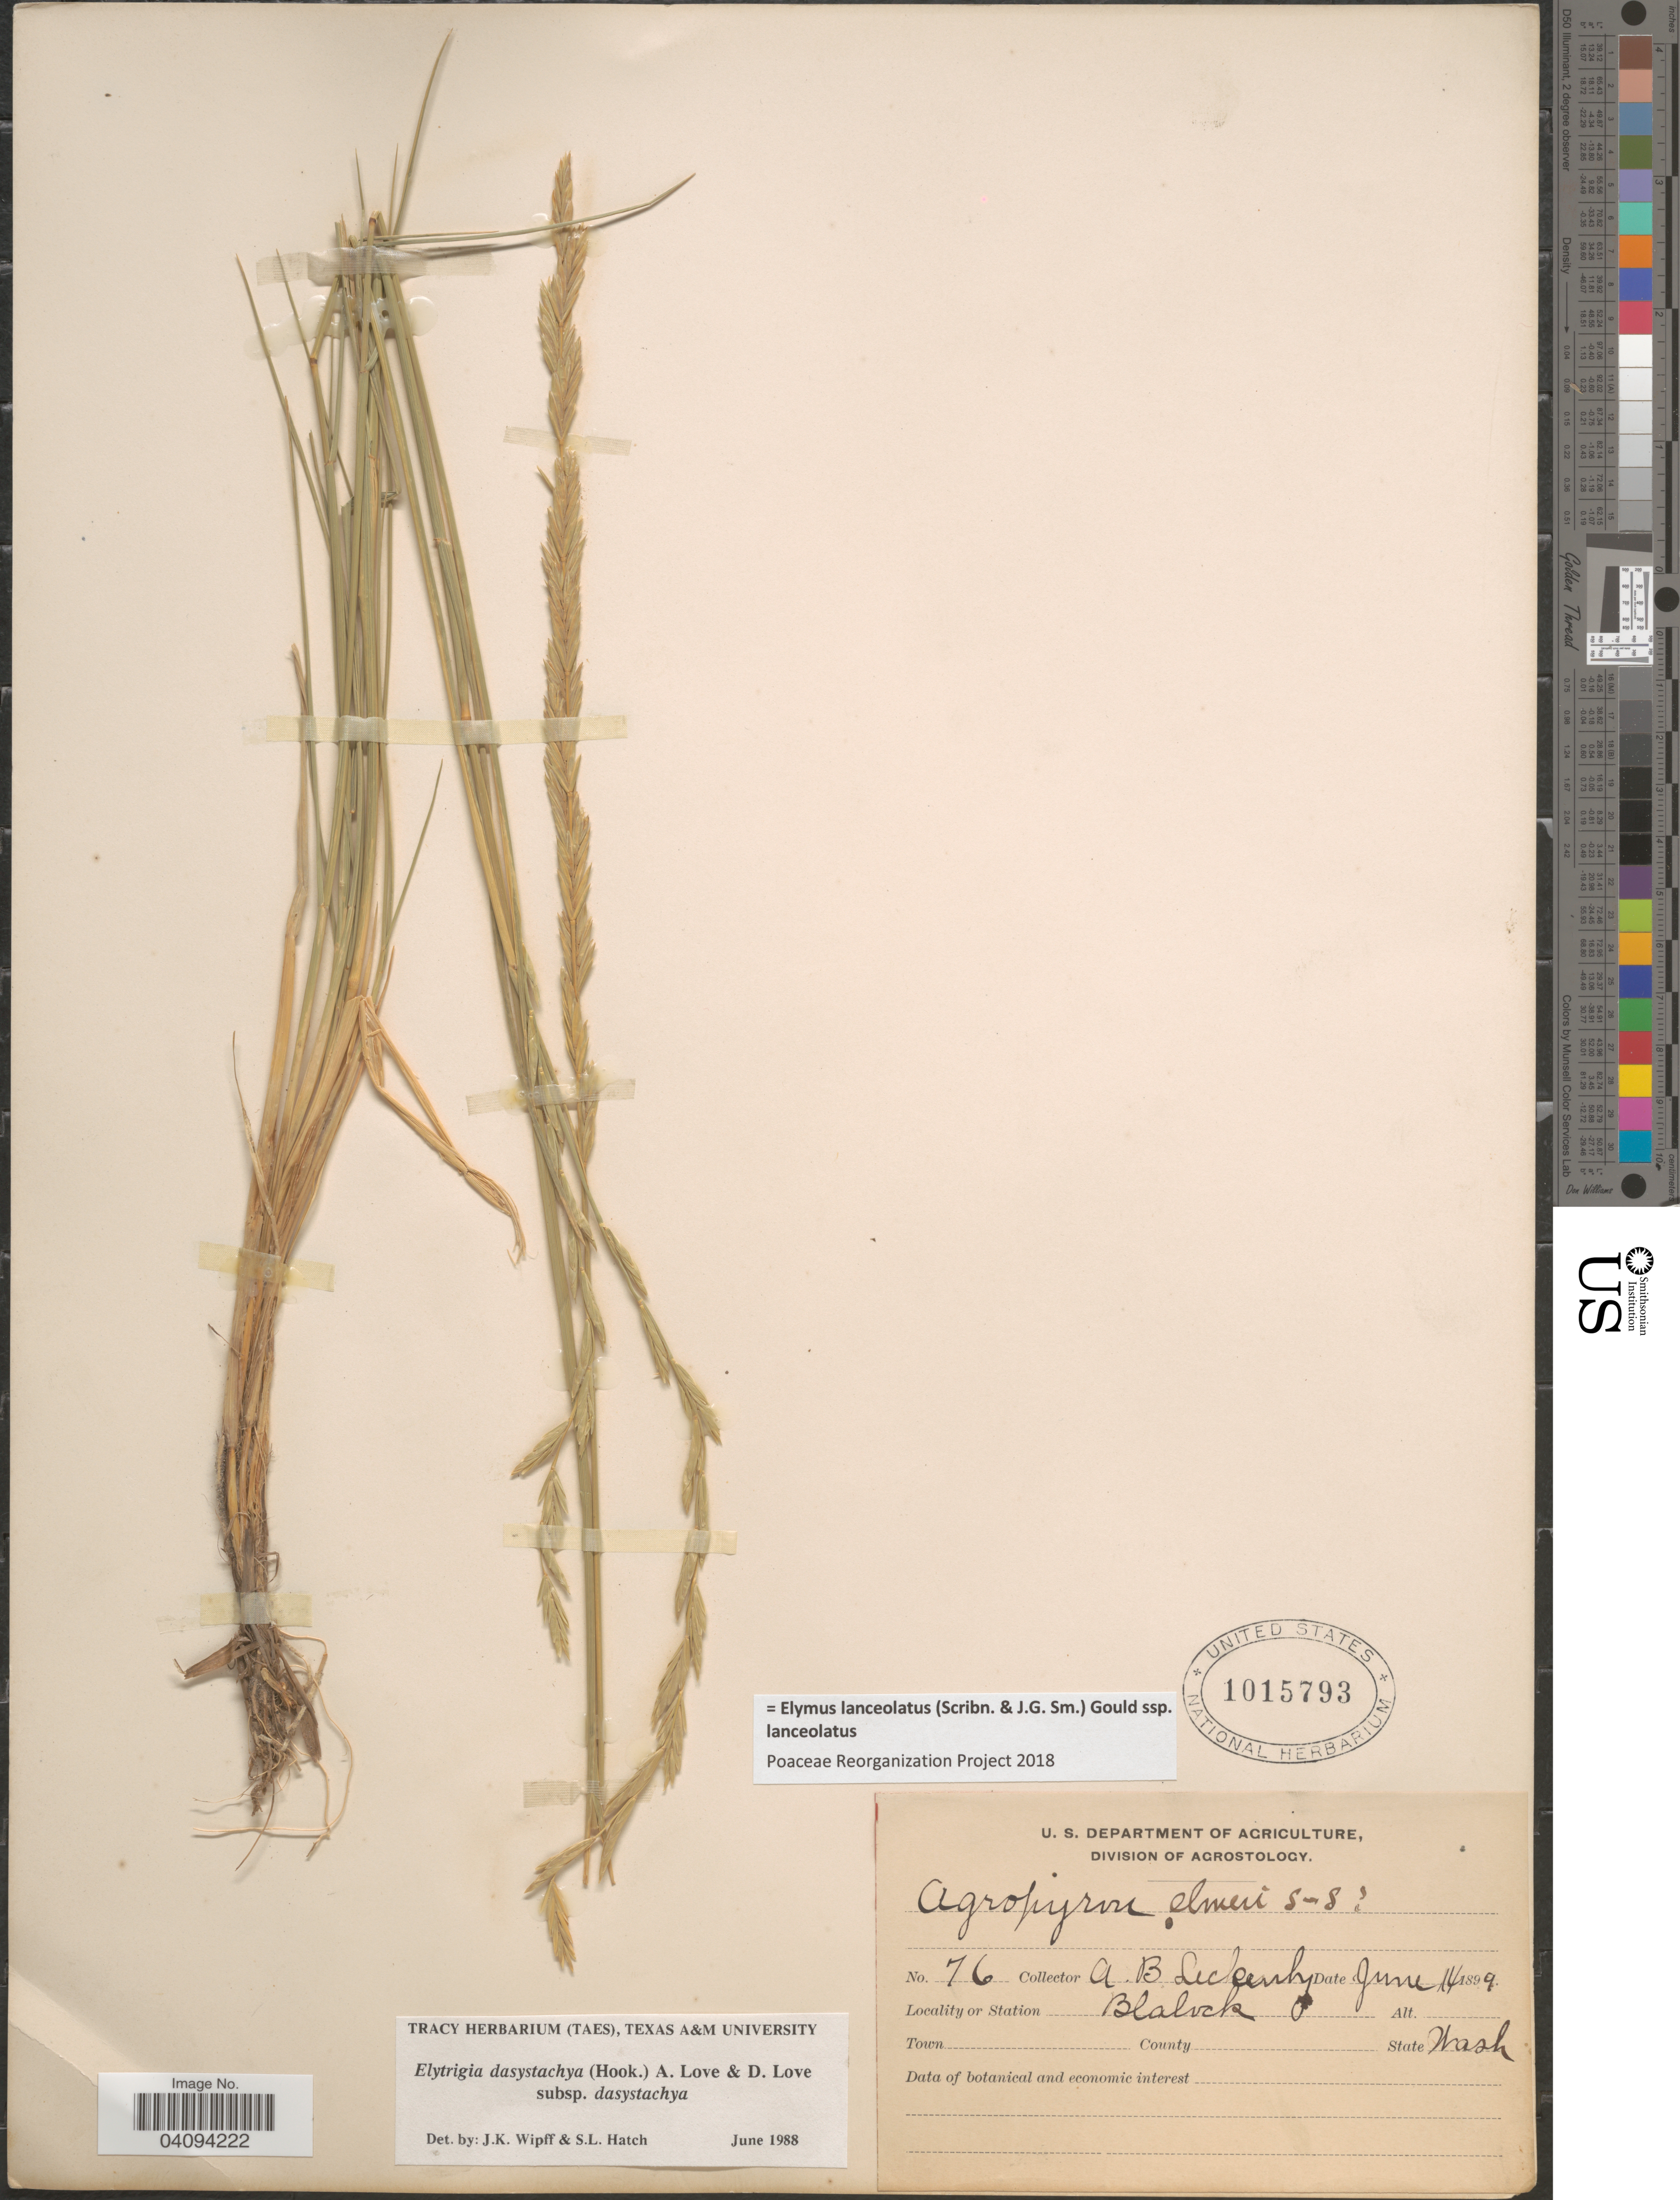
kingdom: Plantae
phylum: Tracheophyta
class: Liliopsida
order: Poales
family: Poaceae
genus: Elymus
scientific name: Elymus lanceolatus subsp. lanceolatus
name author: (Scribn. & J.G. Sm.) Gould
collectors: A. Leckenby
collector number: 76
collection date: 1899-06-14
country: United States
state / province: Washington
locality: Blalock.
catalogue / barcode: US 1015793